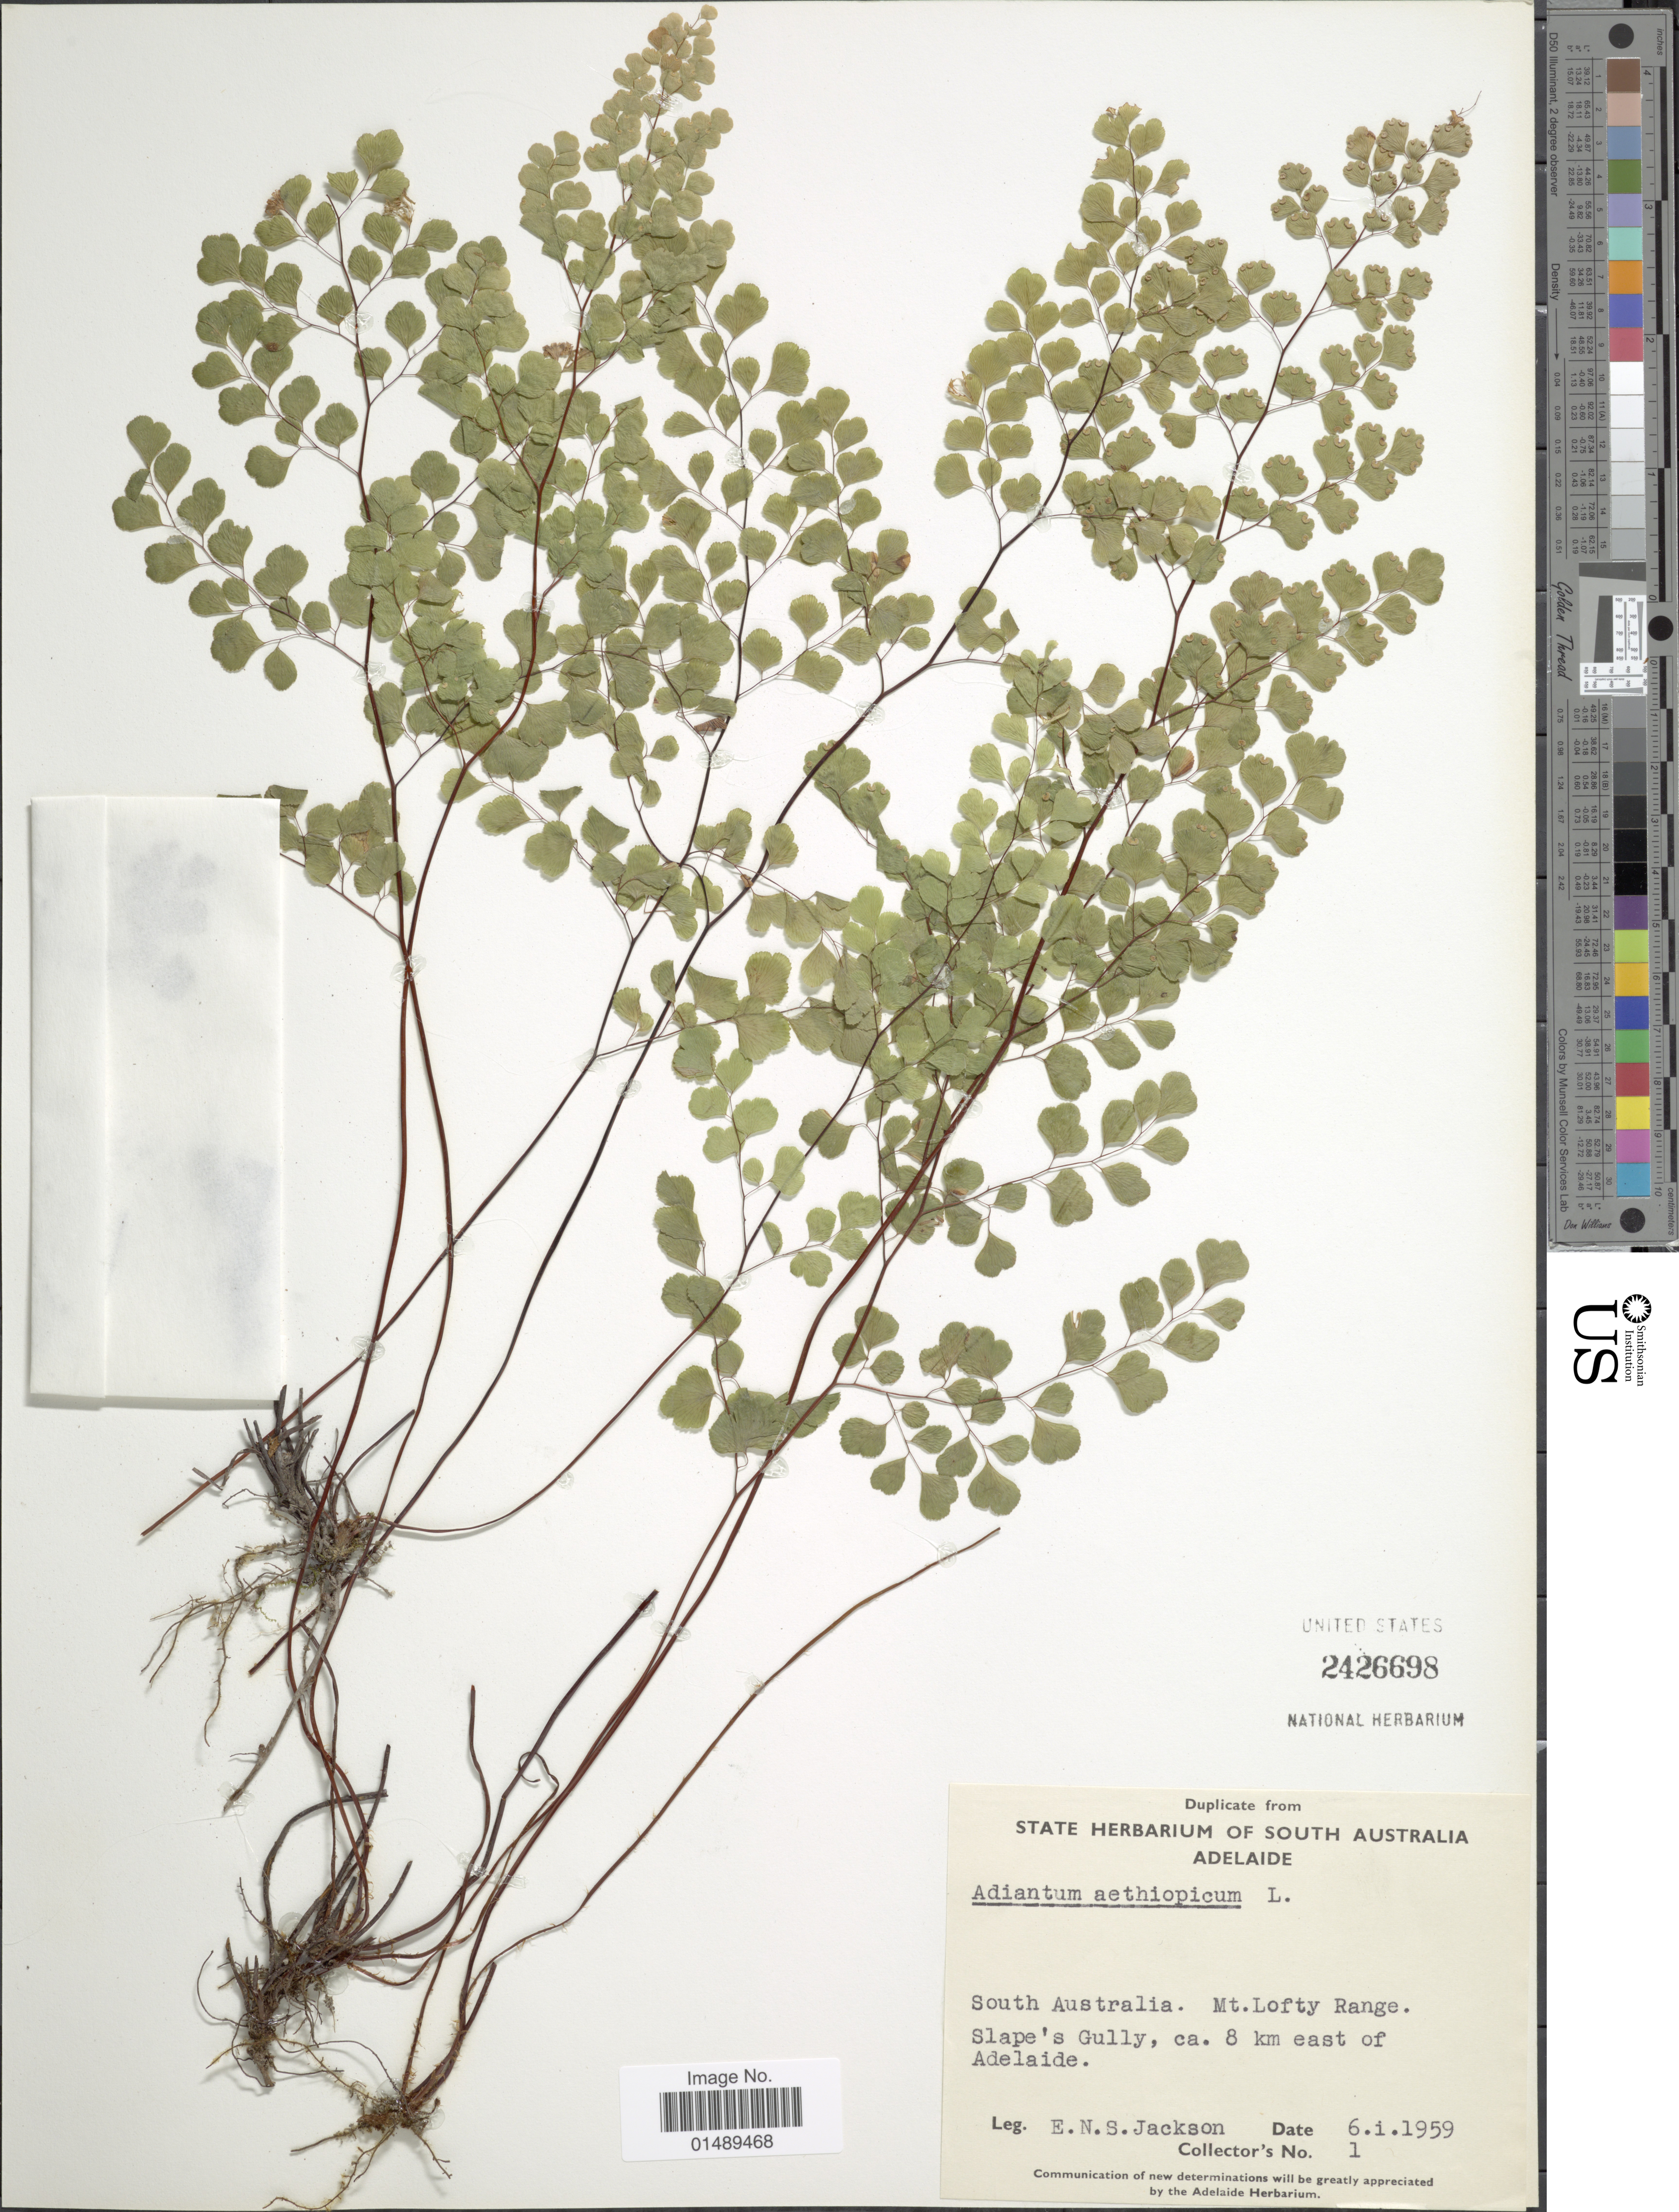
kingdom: Plantae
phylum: Tracheophyta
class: Polypodiopsida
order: Polypodiales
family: Pteridaceae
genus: Adiantum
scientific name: Adiantum aethiopicum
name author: L.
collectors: E. Jackson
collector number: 1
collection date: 1959-01-06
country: Australia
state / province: South Australia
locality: South Australia, Mt. Lofty Range, Slape's Gully, ca. 8 km est of Adelaide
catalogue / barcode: US 2426698